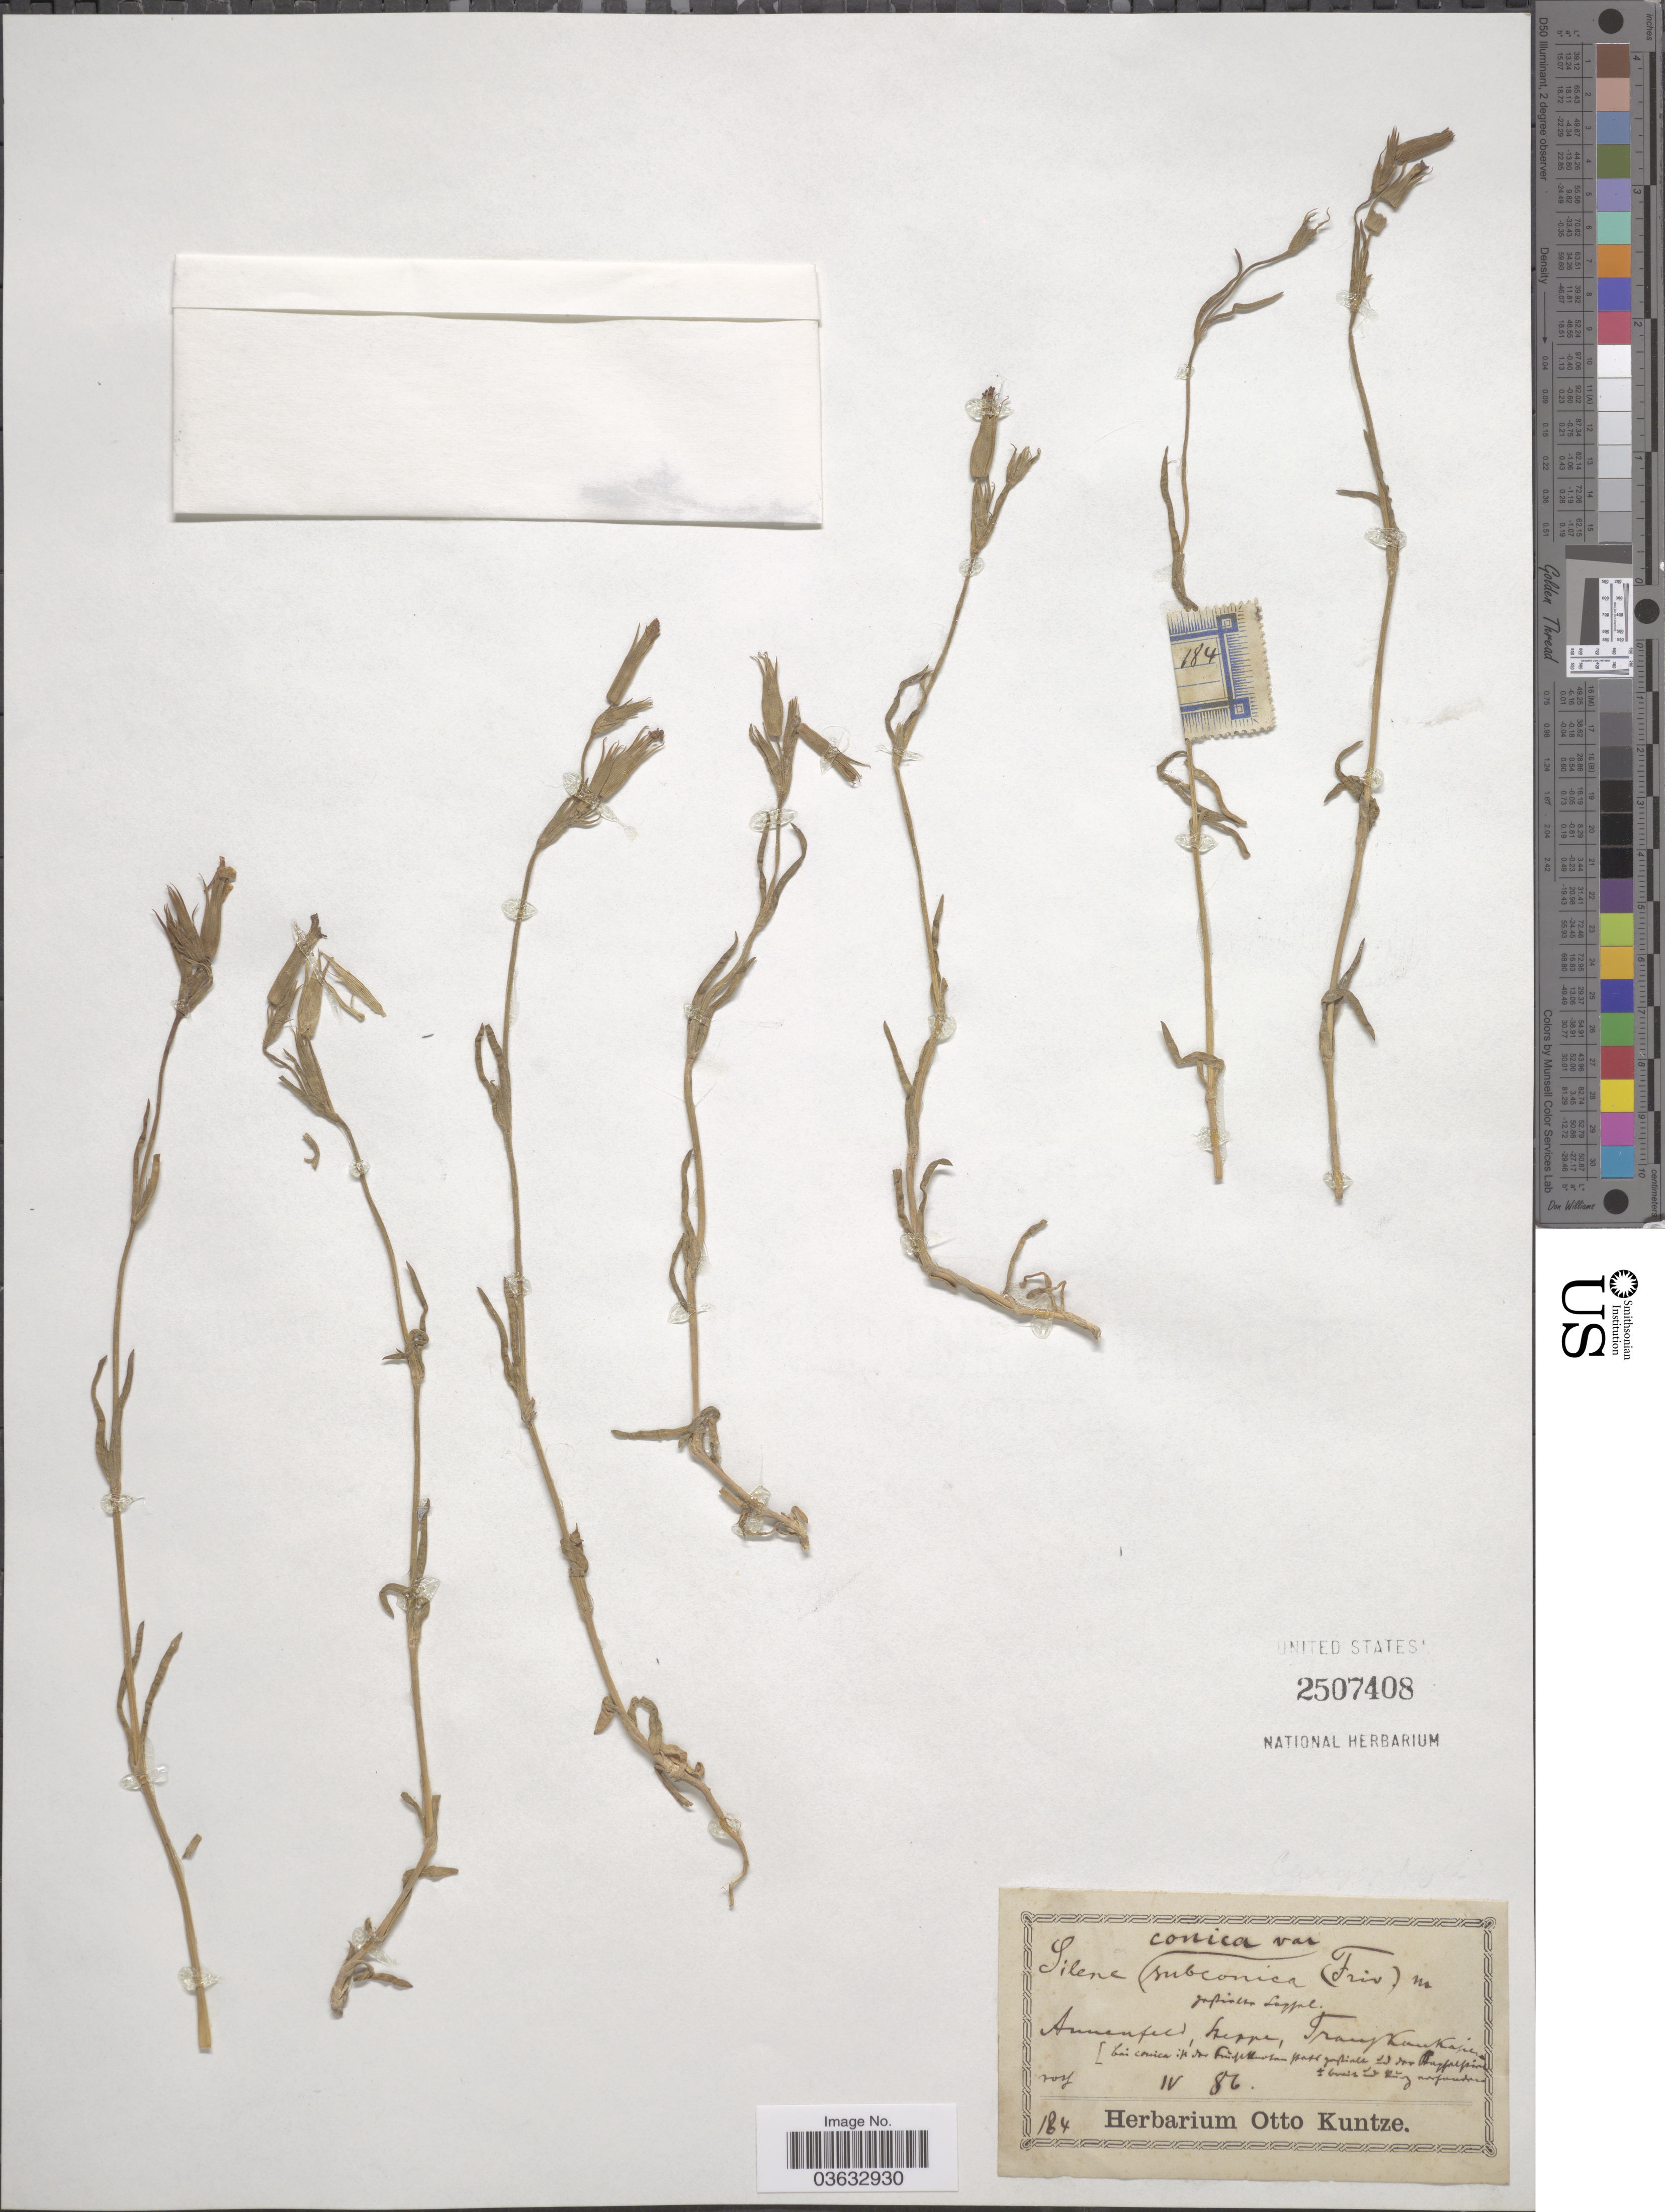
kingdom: Plantae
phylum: Tracheophyta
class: Magnoliopsida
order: Caryophyllales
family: Caryophyllaceae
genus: Silene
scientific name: Silene conica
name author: L.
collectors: ex herb. Otto Kuntze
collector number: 184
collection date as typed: Transcribed d/m/y: /4/86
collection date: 1886-04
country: Azerbaijan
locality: Annenfeld, Leppe, Tranjkankapic. [interpreted]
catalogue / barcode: US 2507408